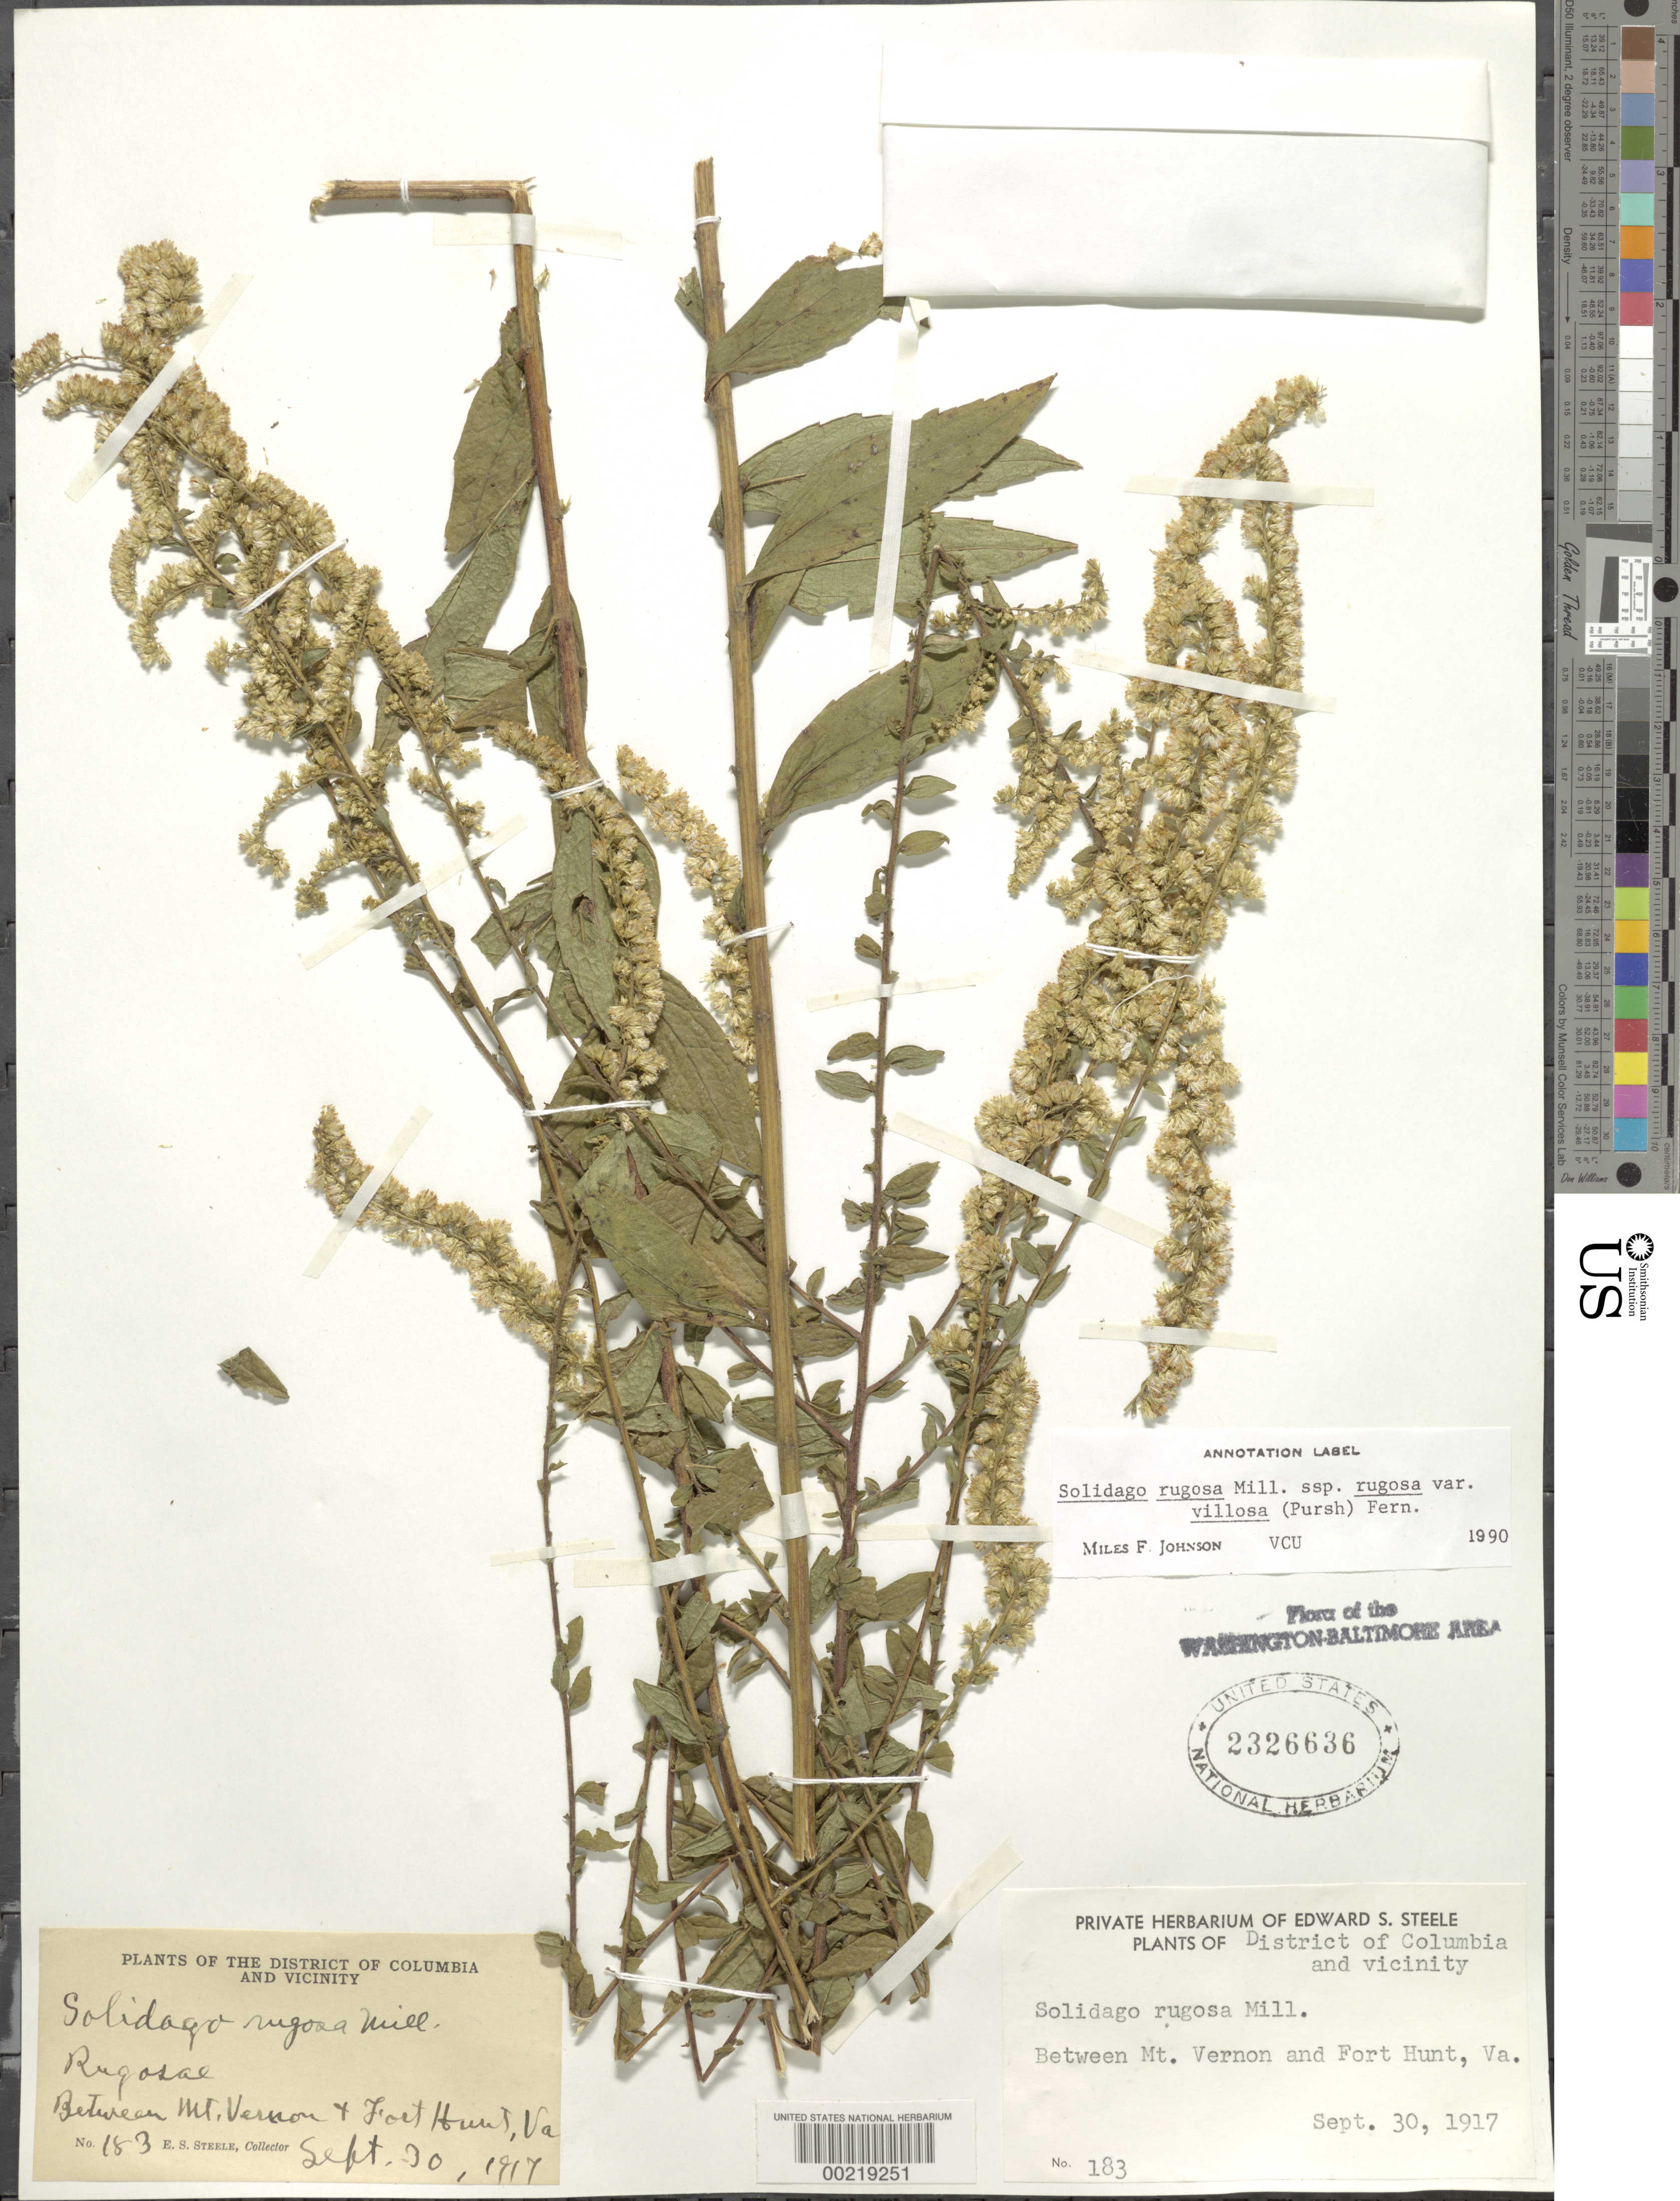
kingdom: Plantae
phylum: Tracheophyta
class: Magnoliopsida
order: Asterales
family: Asteraceae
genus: Solidago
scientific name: Solidago rugosa var. villosa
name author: Mill.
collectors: E. Steele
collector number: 183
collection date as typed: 30 Sep 1917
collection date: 1917-09-30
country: United States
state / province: Virginia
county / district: Fairfax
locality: between Mt Vernon and Ft Hunt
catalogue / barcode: US 2326636